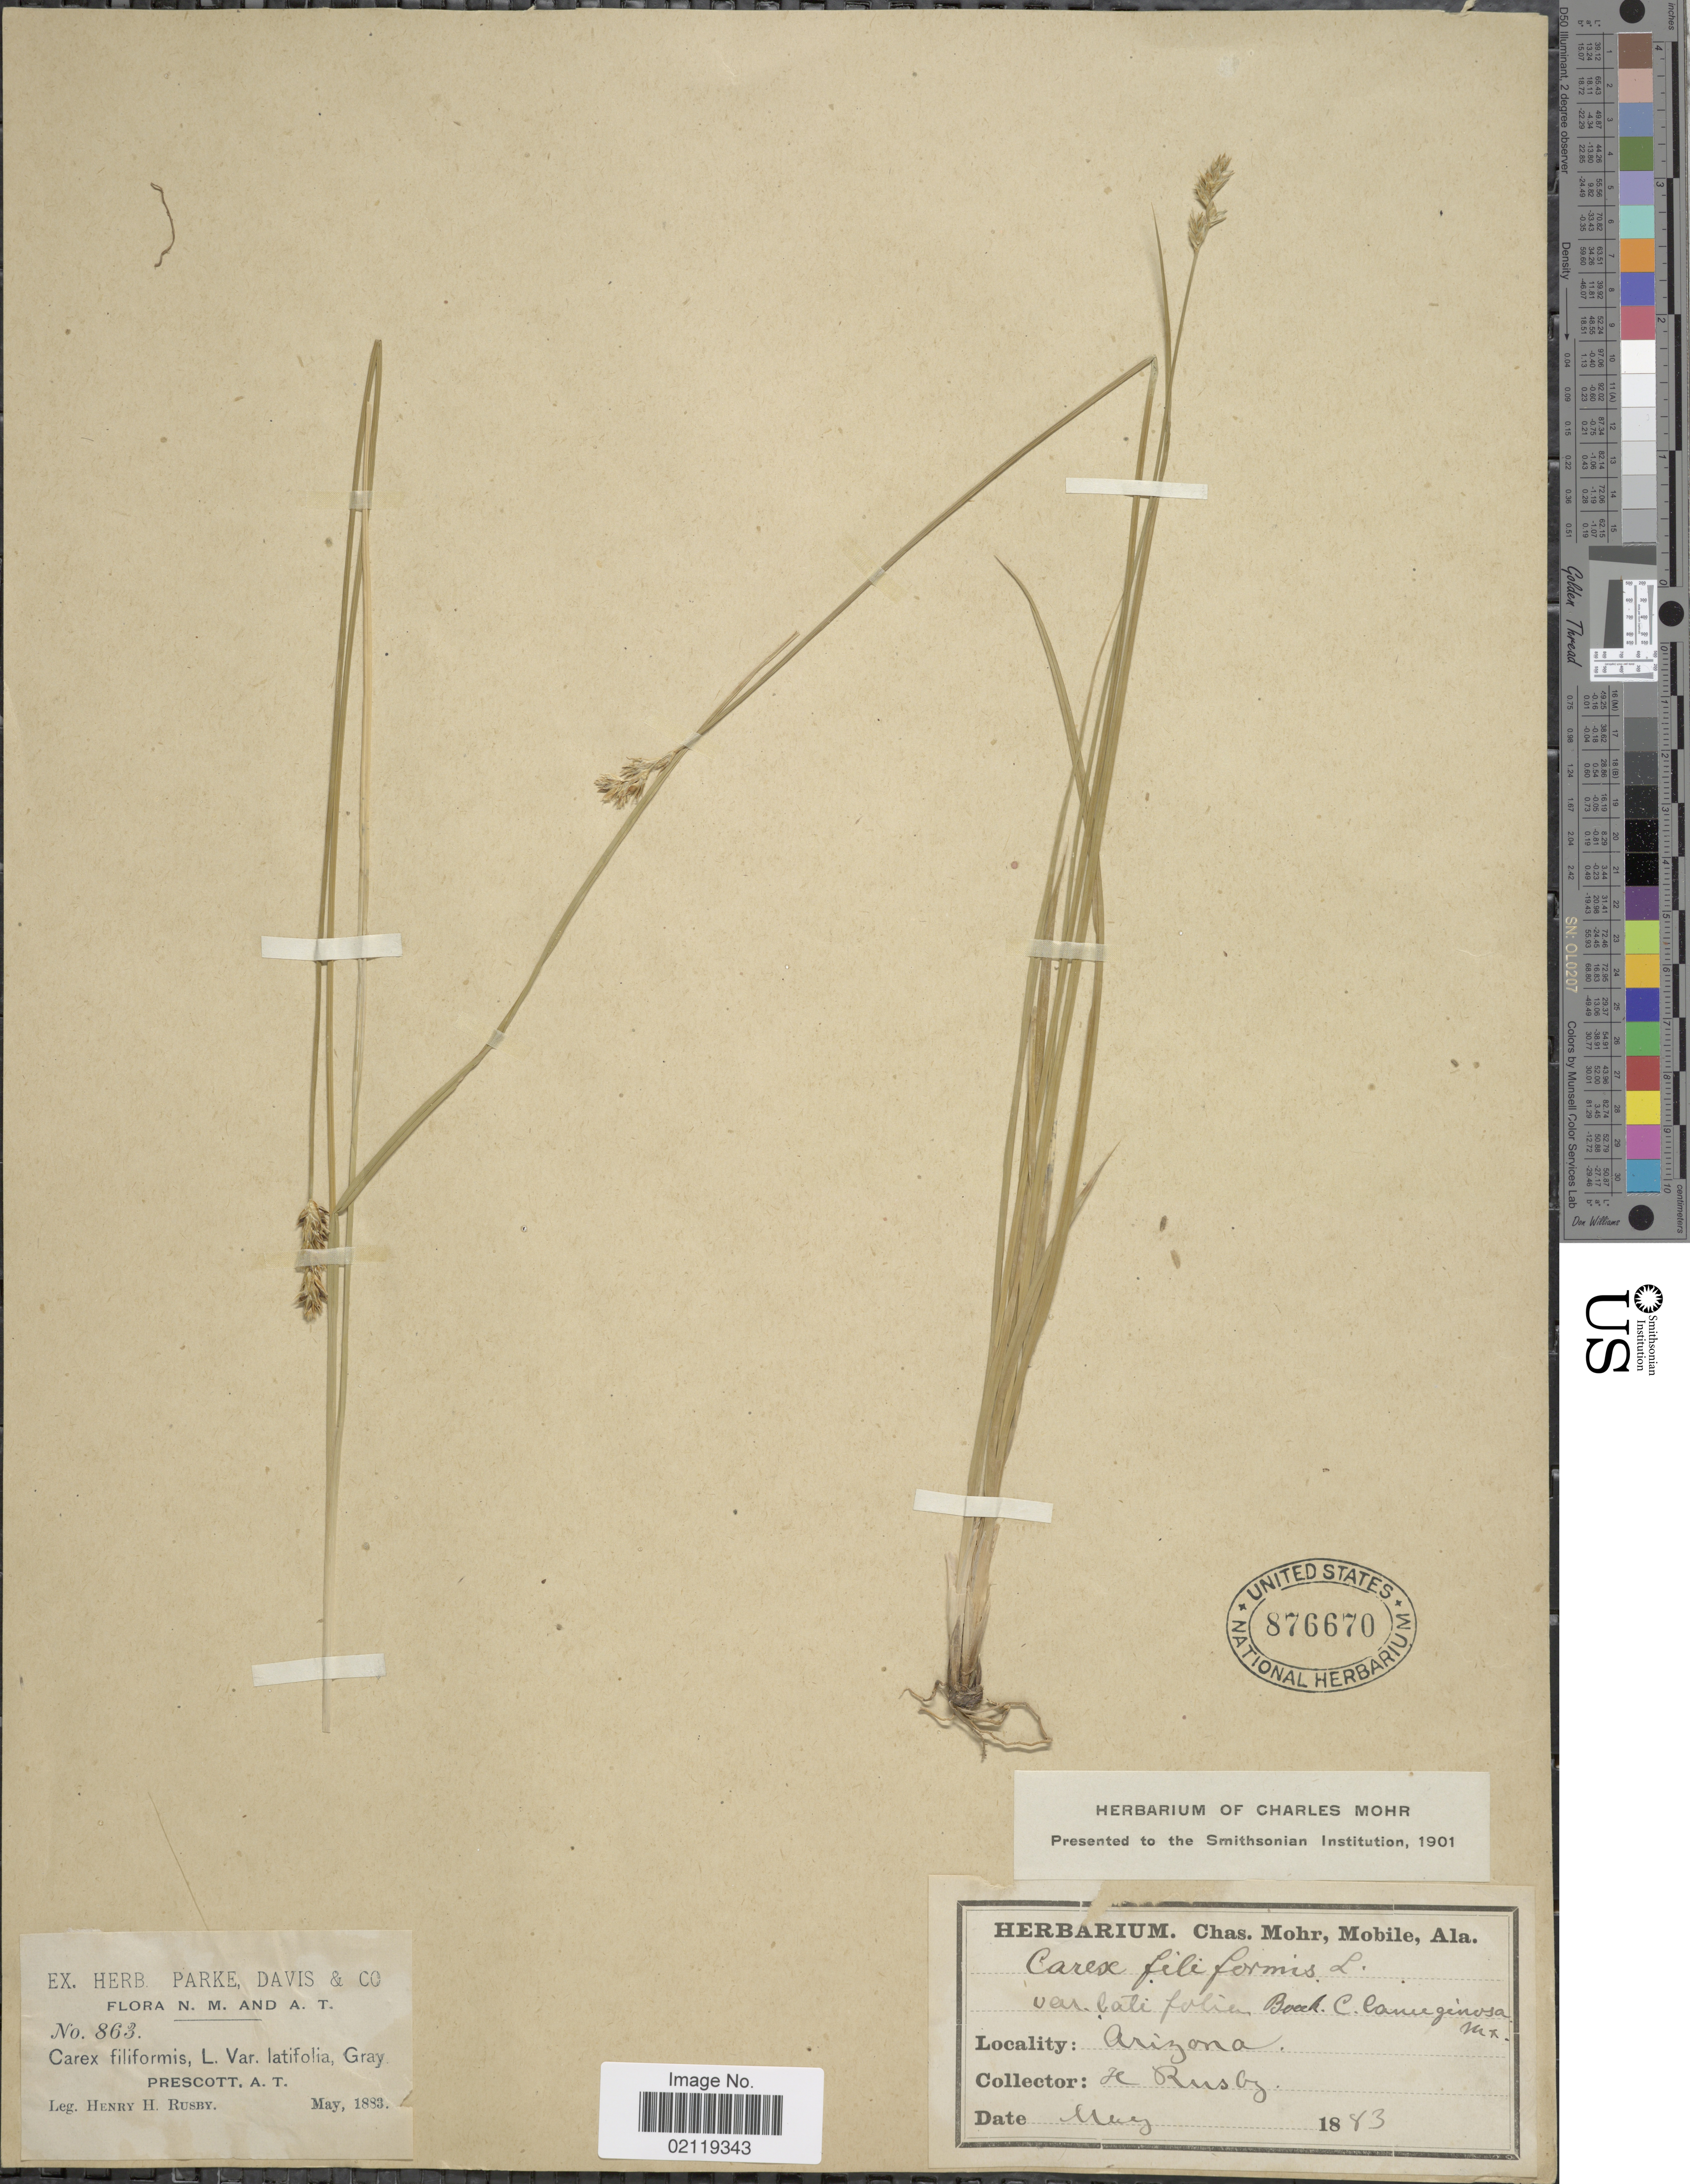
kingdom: Plantae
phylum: Tracheophyta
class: Liliopsida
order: Poales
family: Cyperaceae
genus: Carex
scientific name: Carex pellita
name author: Muhl. ex Willd.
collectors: H. H. Rusby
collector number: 863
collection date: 1883-05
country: United States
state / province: Arizona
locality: Prescott, A. T.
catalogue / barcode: US 876670